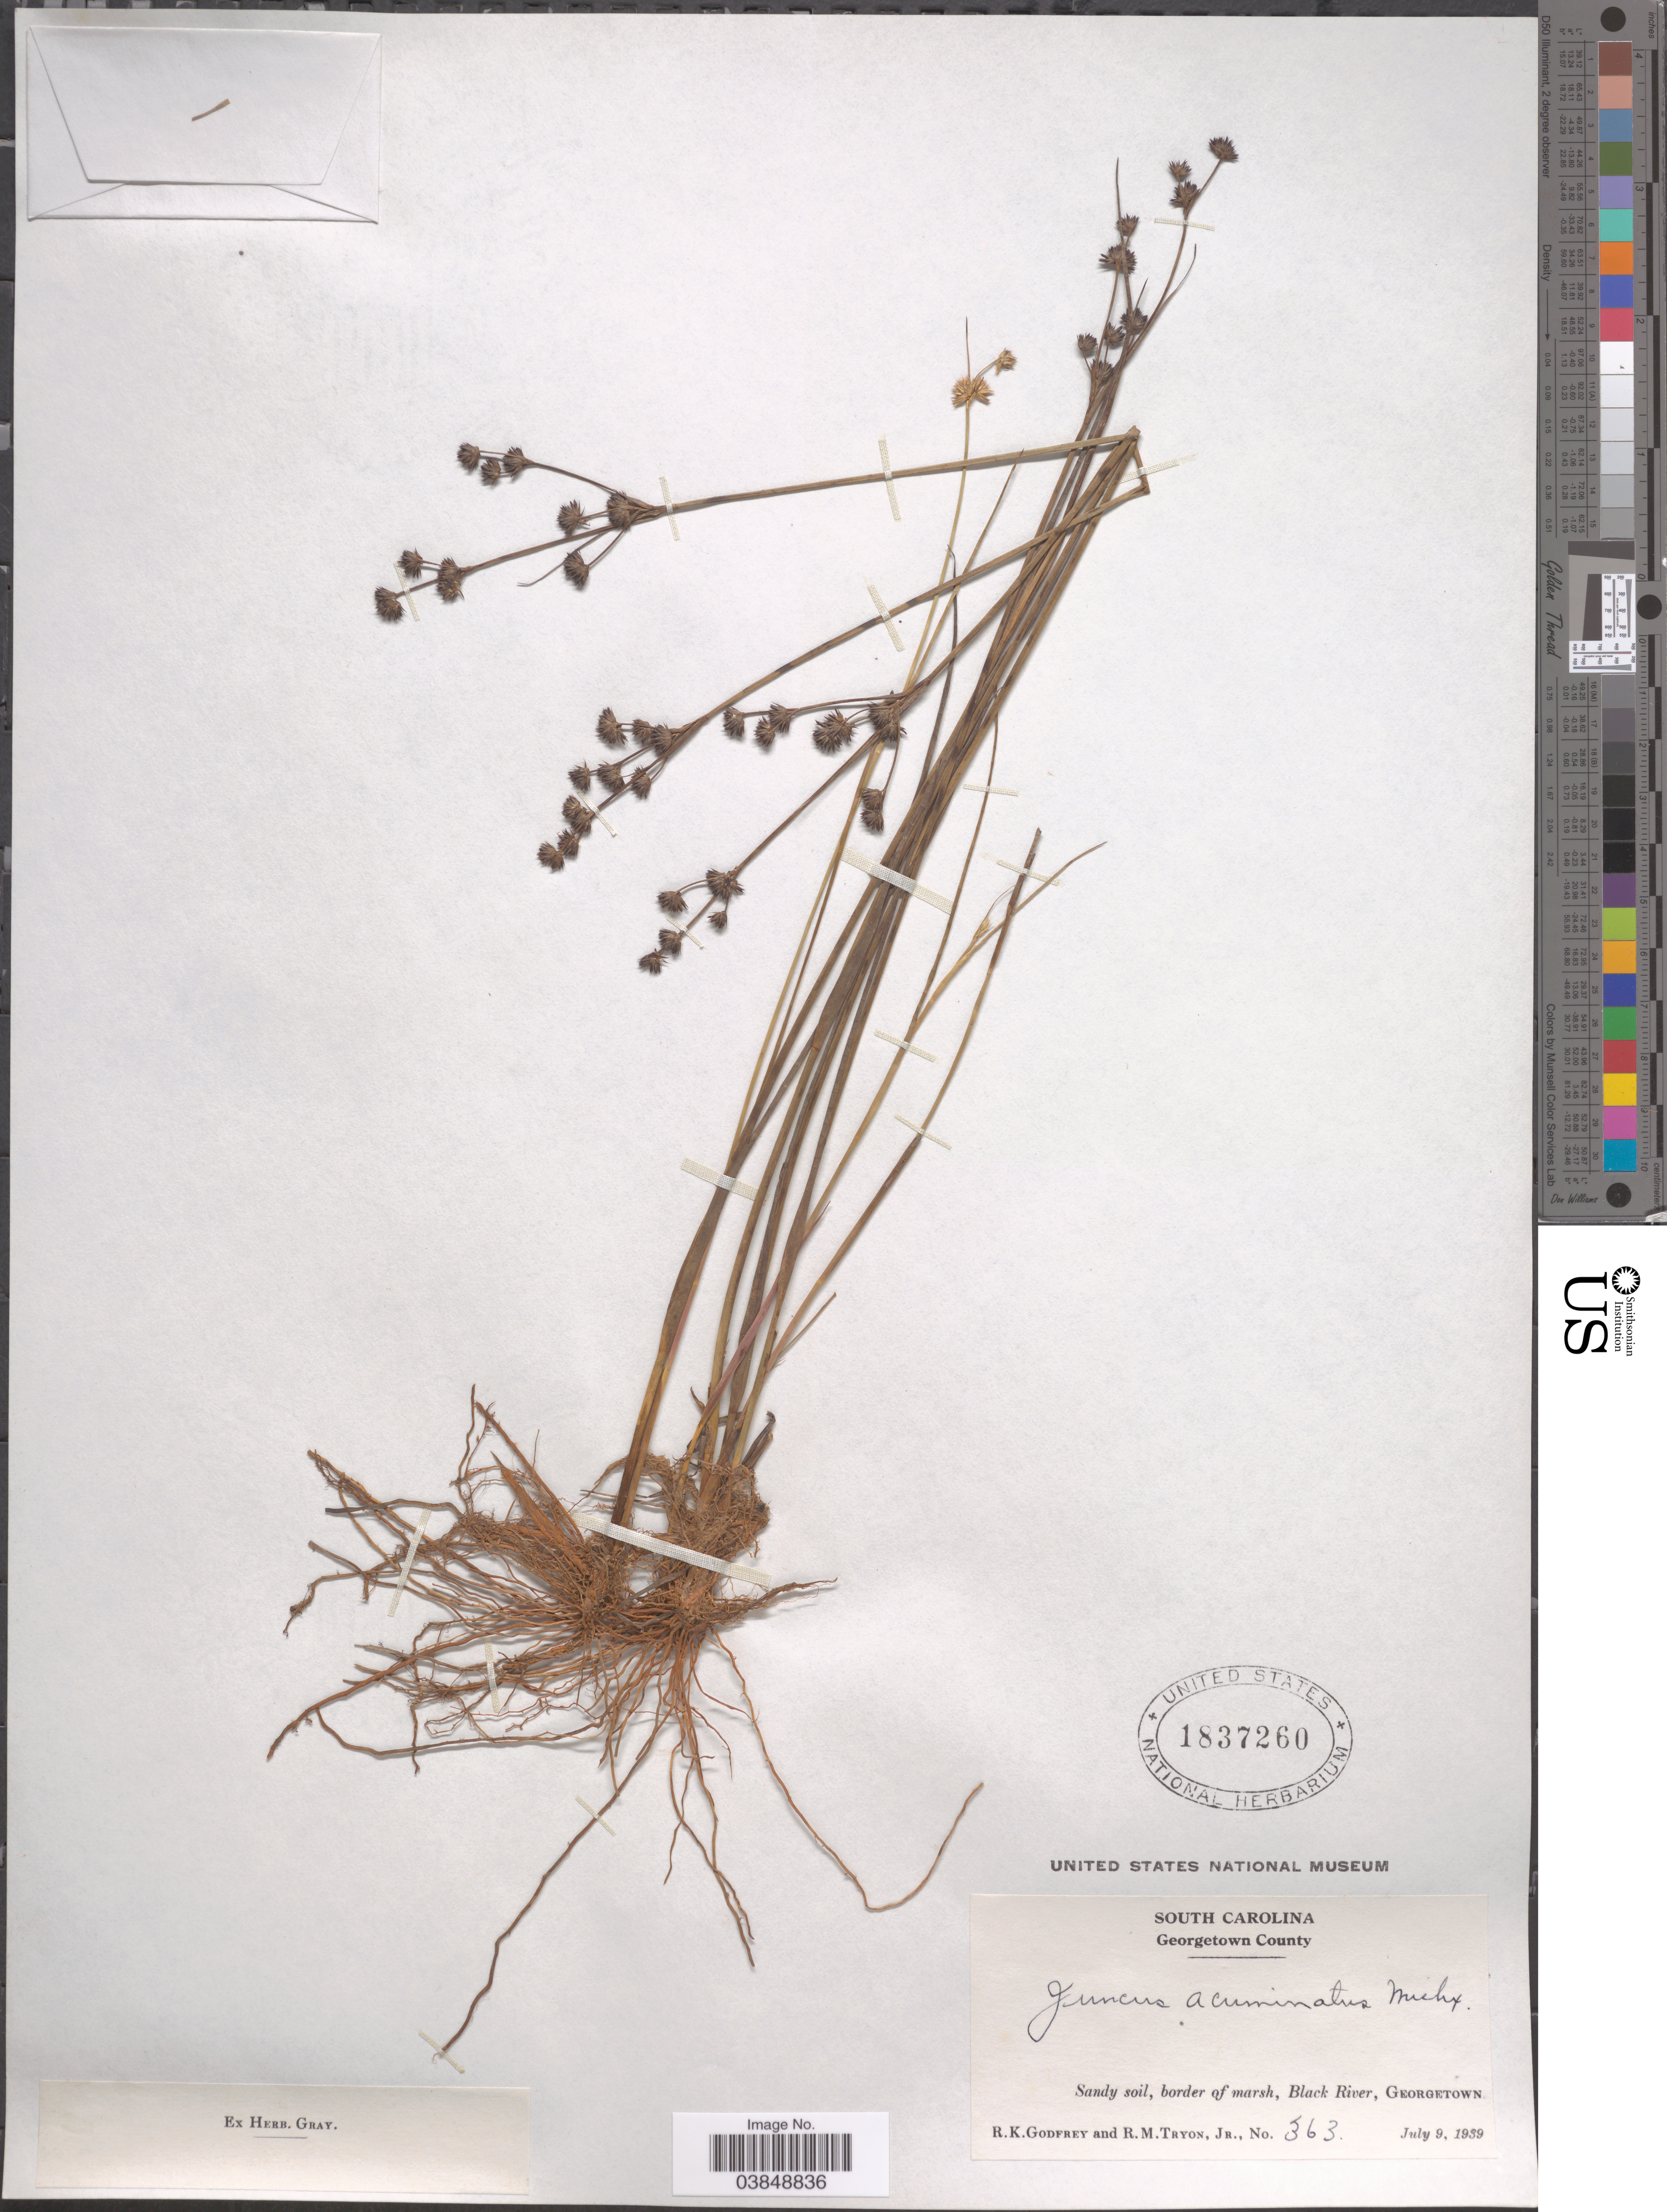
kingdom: Plantae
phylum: Tracheophyta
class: Liliopsida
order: Poales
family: Juncaceae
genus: Juncus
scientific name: Juncus acuminatus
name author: Michx.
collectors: R. K. Godfrey & R. Tryon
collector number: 363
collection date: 1939-07-09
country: United States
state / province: South Carolina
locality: Georgetown County. Black River, Georgetown.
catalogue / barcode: US 1837260